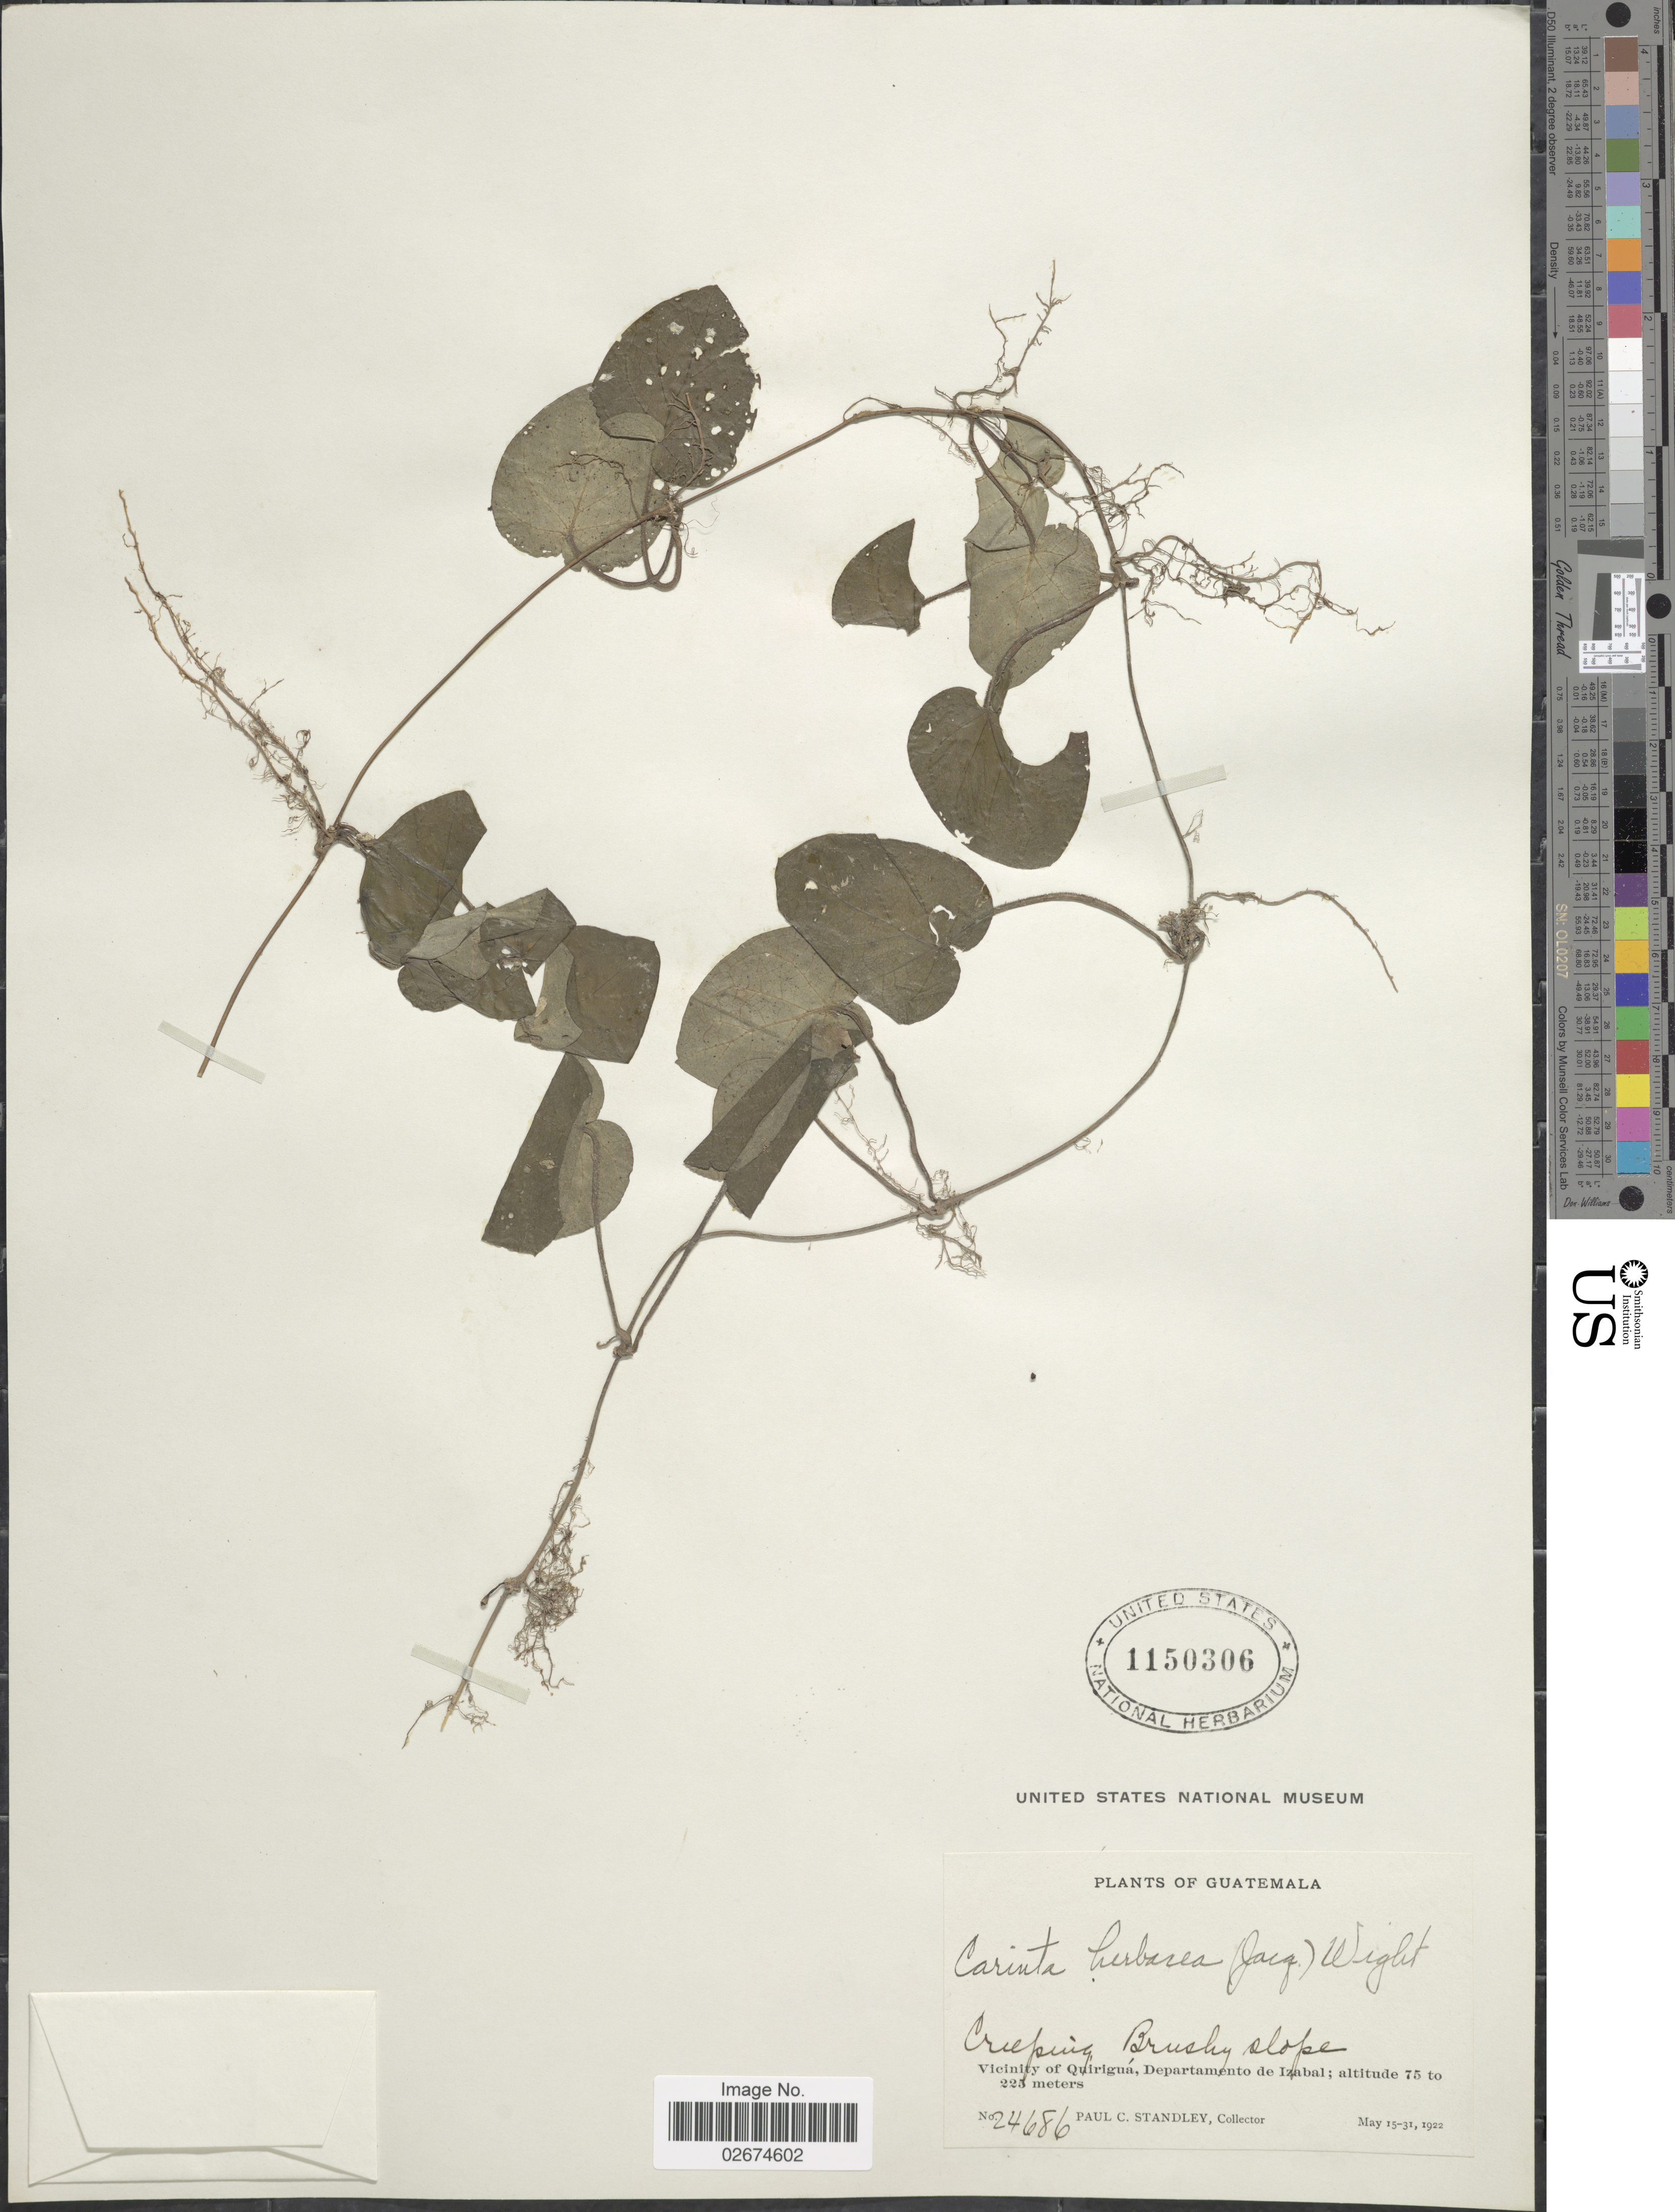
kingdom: Plantae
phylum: Tracheophyta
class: Magnoliopsida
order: Gentianales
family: Rubiaceae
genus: Geophila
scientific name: Geophila herbacea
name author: (Jacq.) K. Schum.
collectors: P. C. Standley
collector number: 24684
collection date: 1922-05-15/1922-05-31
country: Guatemala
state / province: Izabal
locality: Vicinity of Quirigua, Departamento de Izabal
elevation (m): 75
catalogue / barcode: US 1150306